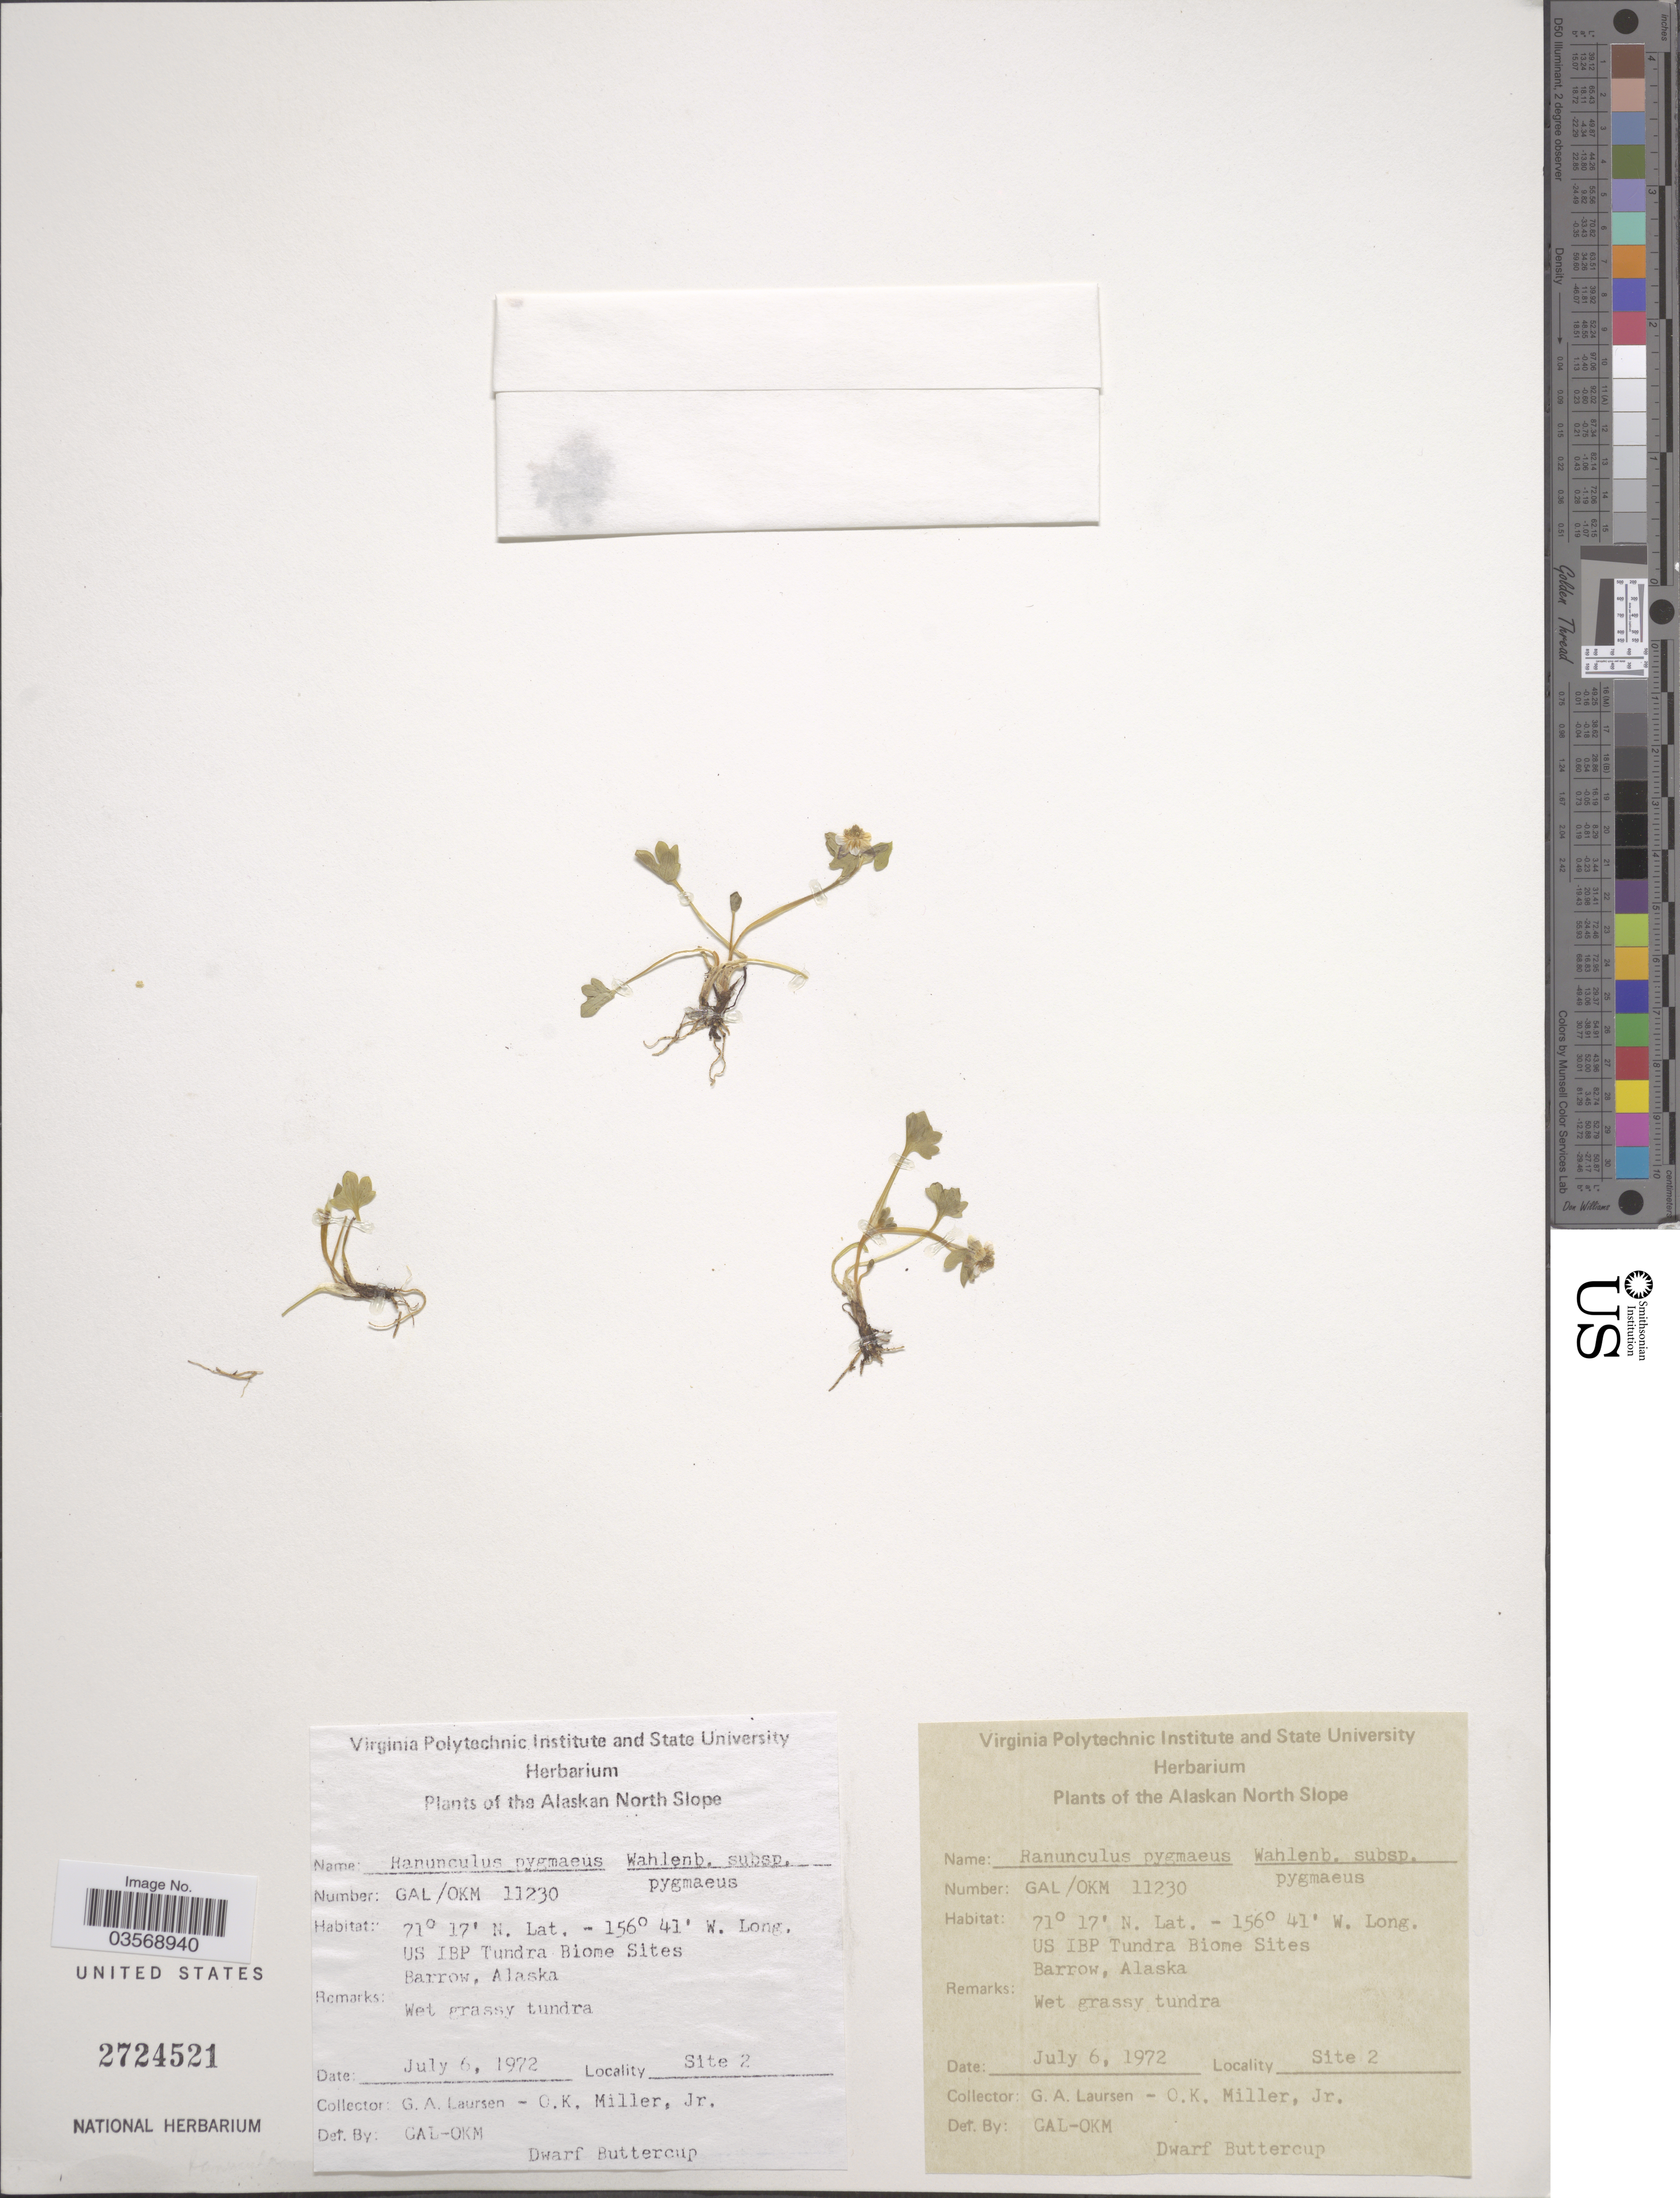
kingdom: Plantae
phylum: Tracheophyta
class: Magnoliopsida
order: Ranunculales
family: Ranunculaceae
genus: Ranunculus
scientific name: Ranunculus pygmaeus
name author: Wahlenb.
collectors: G. Laursen & O. Miller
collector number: GAL/OKM 11230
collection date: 1972-07-06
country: United States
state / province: Alaska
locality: Alaskan North Slope. US IBP Tundra Biome Sites. Barrow. Site 2.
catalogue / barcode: US 2724521